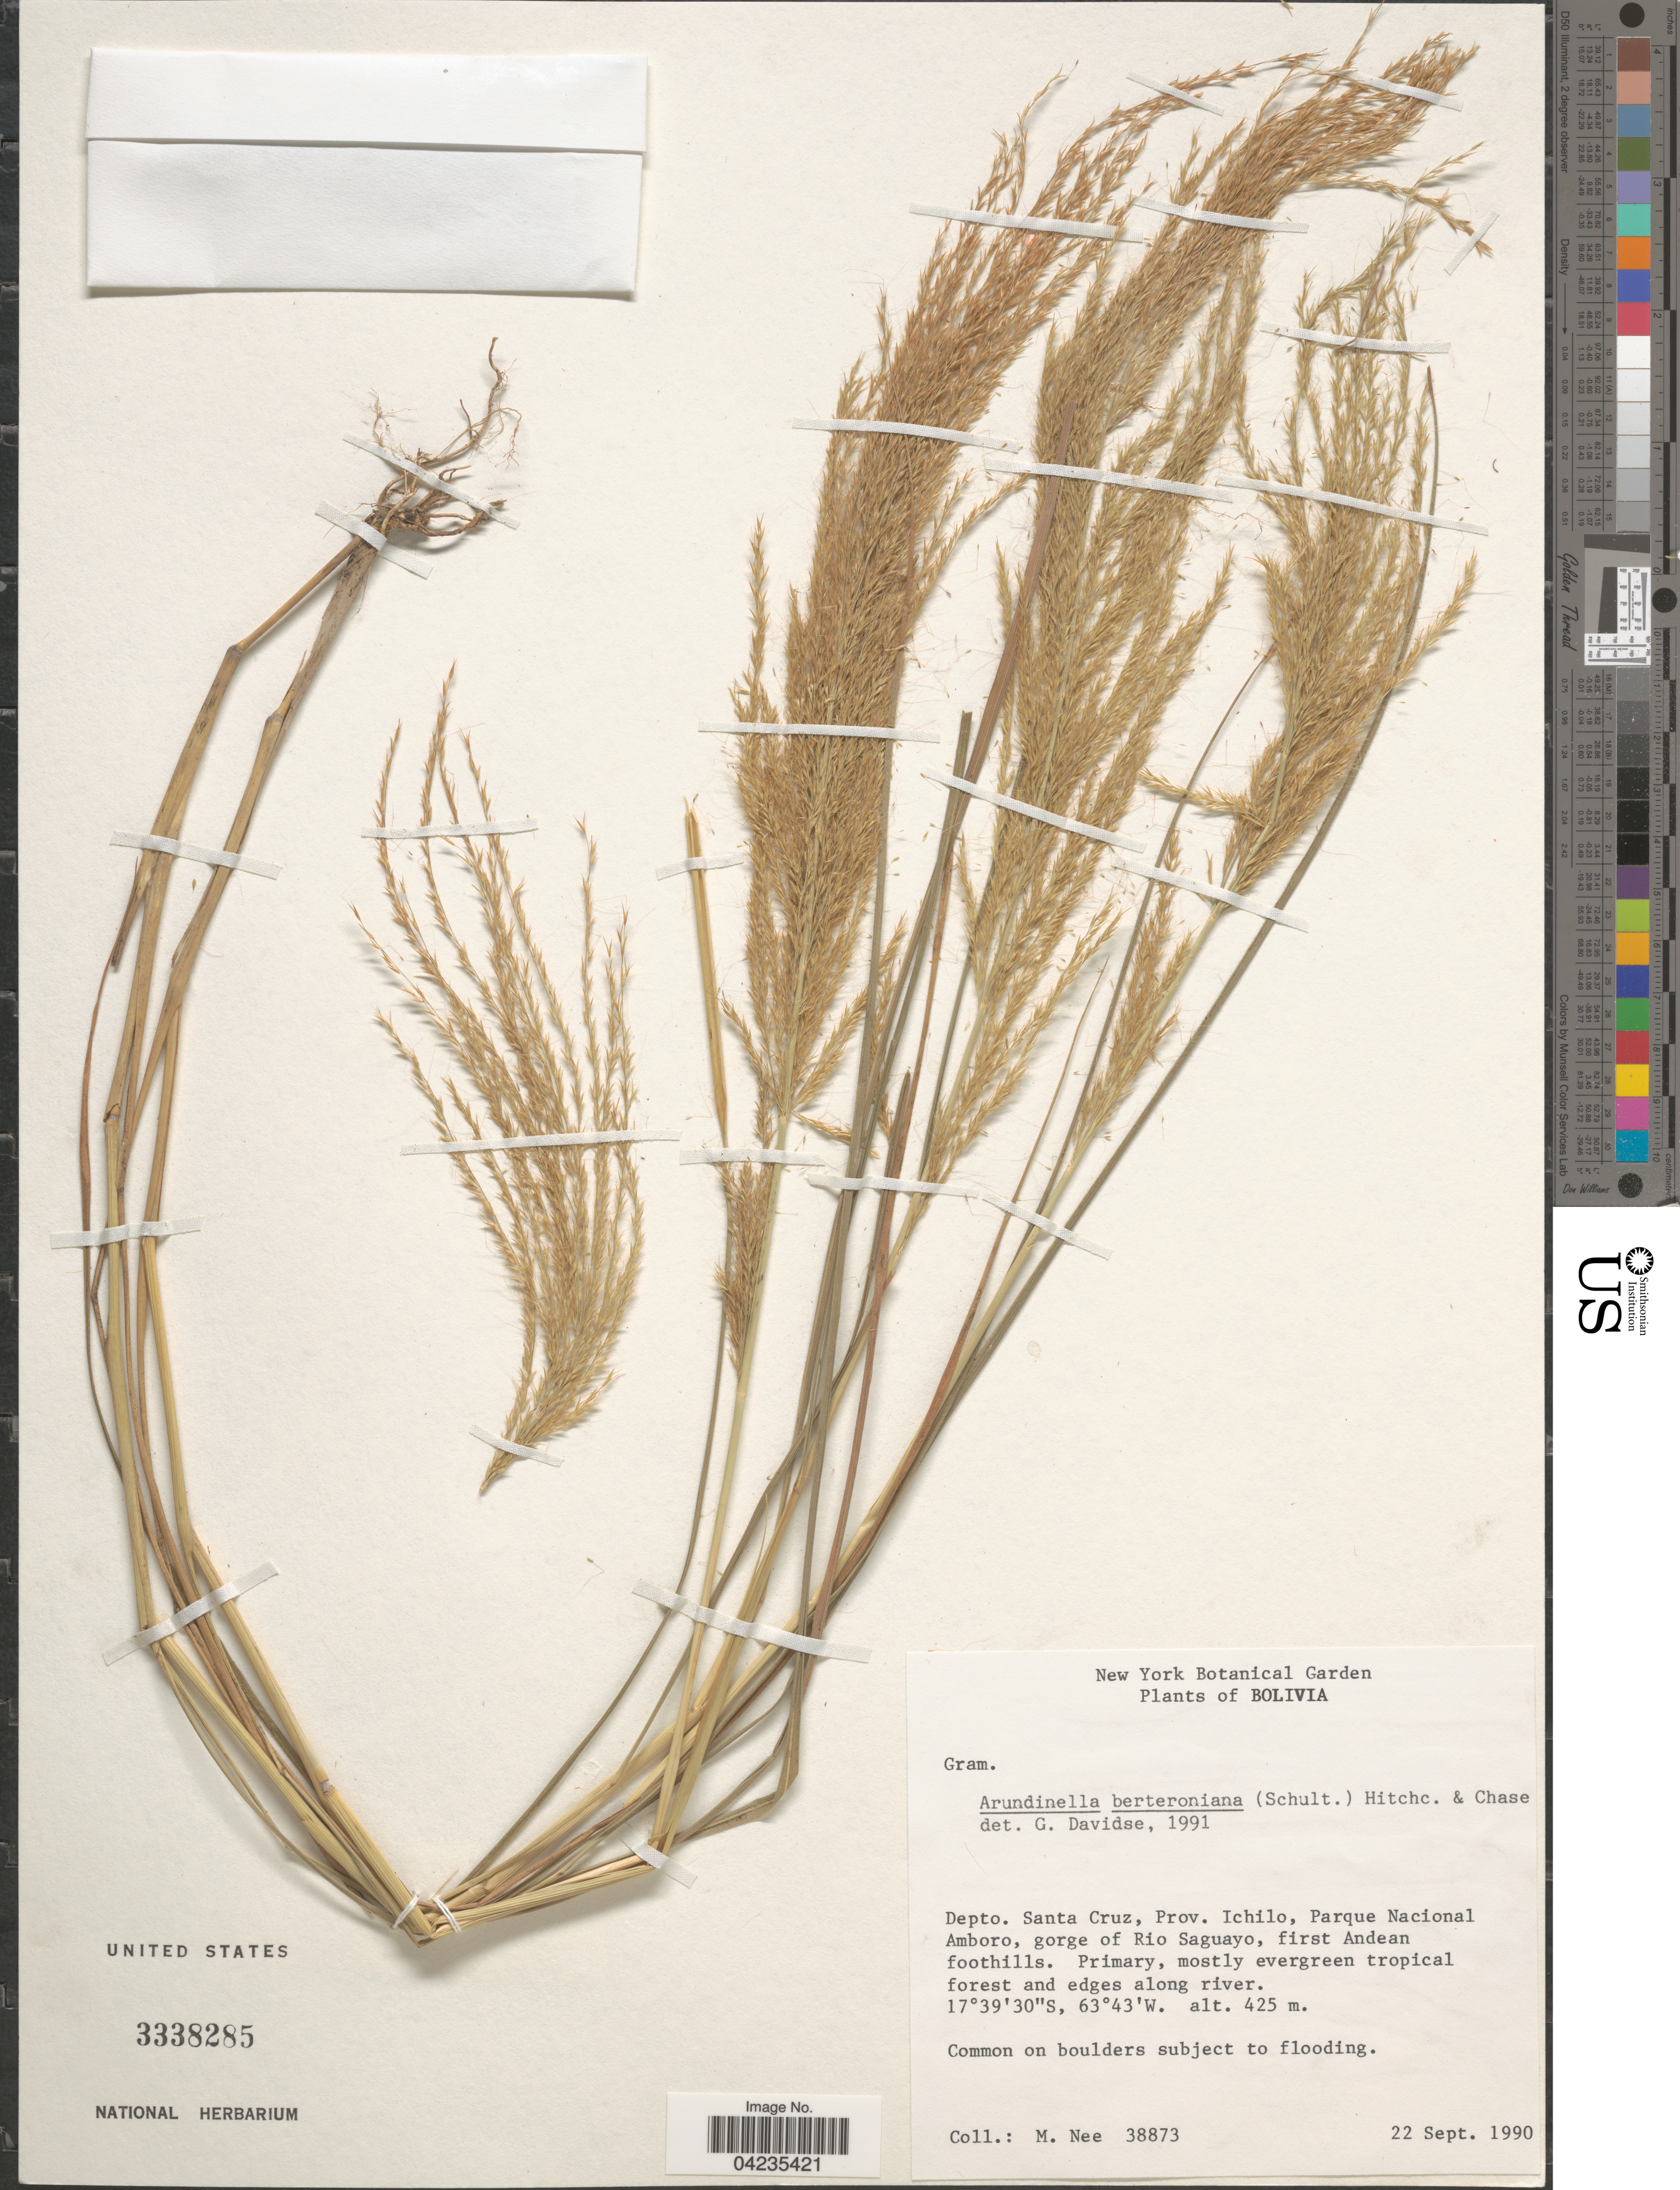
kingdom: Plantae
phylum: Tracheophyta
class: Liliopsida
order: Poales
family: Poaceae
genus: Arundinella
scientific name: Arundinella berteroniana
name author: (Schult.) Hitchc. & Chase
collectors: M. Nee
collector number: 38873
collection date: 1990-09-22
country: Bolivia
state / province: Santa Cruz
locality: Depto. Santa Cruz, Prov. Ichilo, Parque Nacional Amboro, gorge of Rio Saguayo, first Andean foothills.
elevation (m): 425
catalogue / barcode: US 3338285